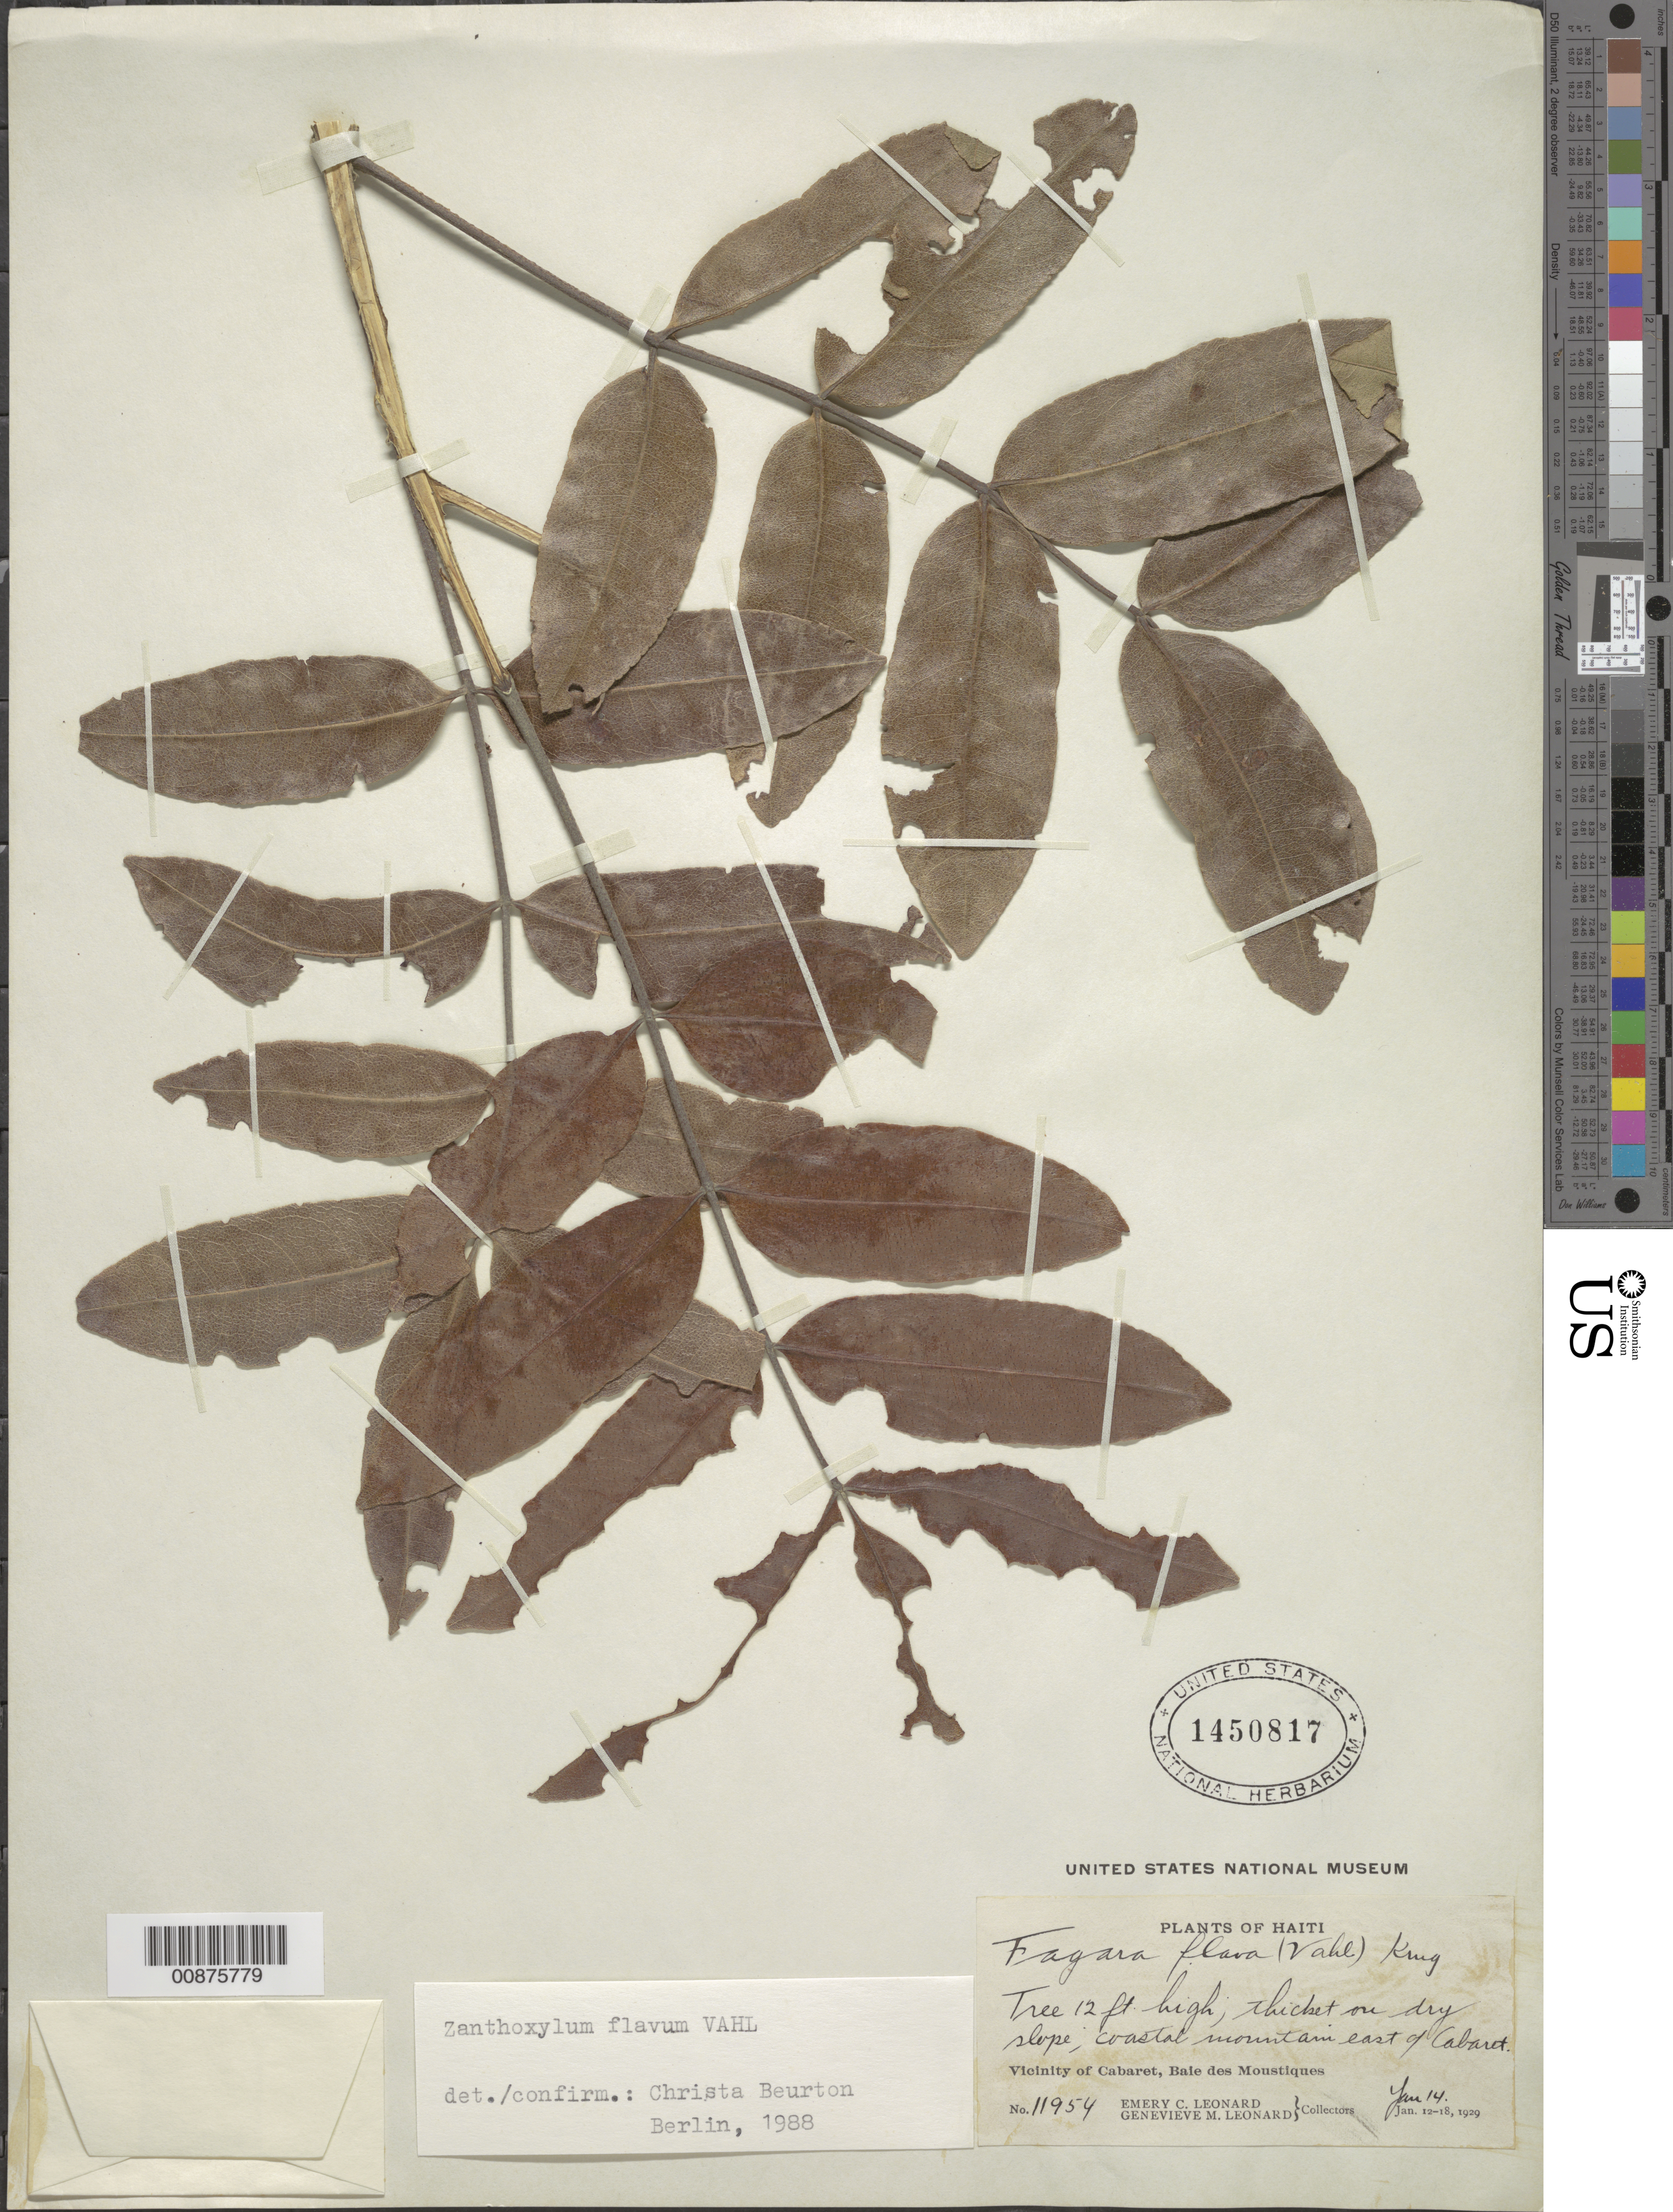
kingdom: Plantae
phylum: Tracheophyta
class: Magnoliopsida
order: Sapindales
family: Rutaceae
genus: Zanthoxylum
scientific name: Zanthoxylum flavum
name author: Vahl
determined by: Beurton, C.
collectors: E. C. Leonard & G. M. Leonard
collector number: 11954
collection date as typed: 14 Jan 1929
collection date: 1929-01-14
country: Haiti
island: Hispaniola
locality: Vicinity of Cabaret, Baie des Moustiques, E of city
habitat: Thicket on dry slope of coastal mountain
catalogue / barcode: US 1450817